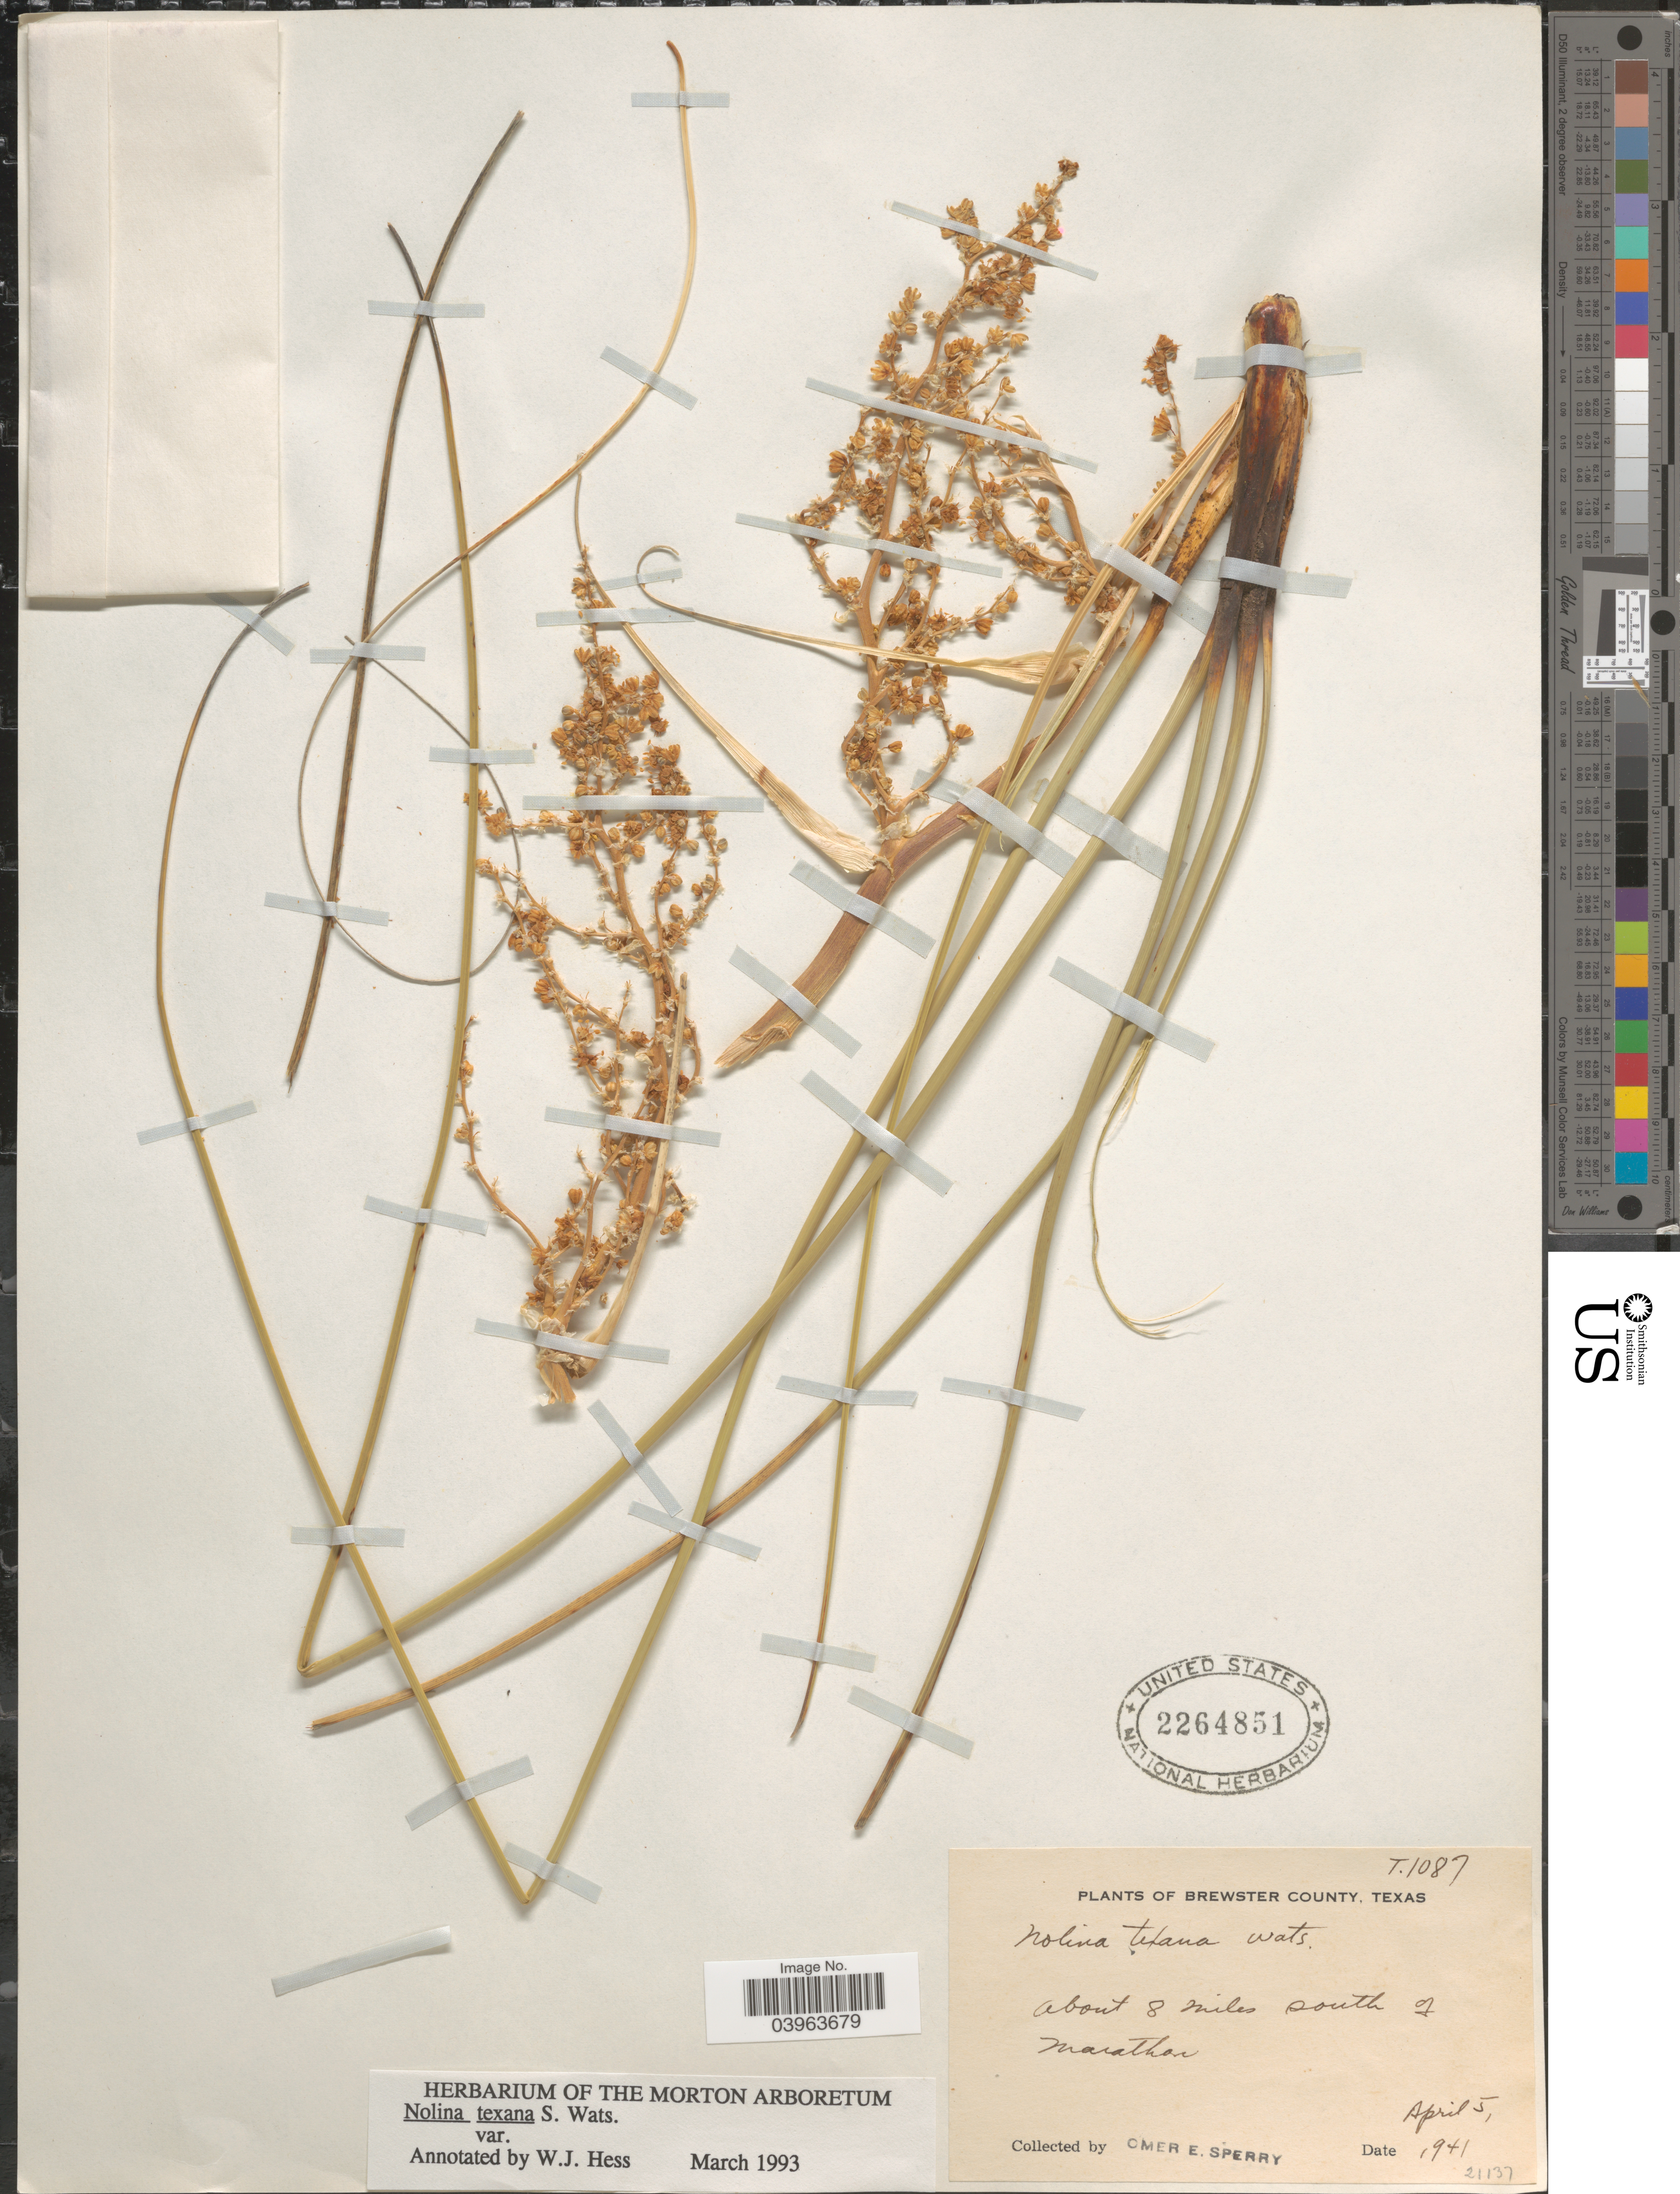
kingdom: Plantae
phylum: Tracheophyta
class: Liliopsida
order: Asparagales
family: Asparagaceae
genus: Nolina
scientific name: Nolina texana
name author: S. Watson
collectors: O. E. Sperry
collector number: T1087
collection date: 1941-04-05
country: United States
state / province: Texas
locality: Brewster County. About 8 miles south of Marathon.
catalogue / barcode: US 2264851